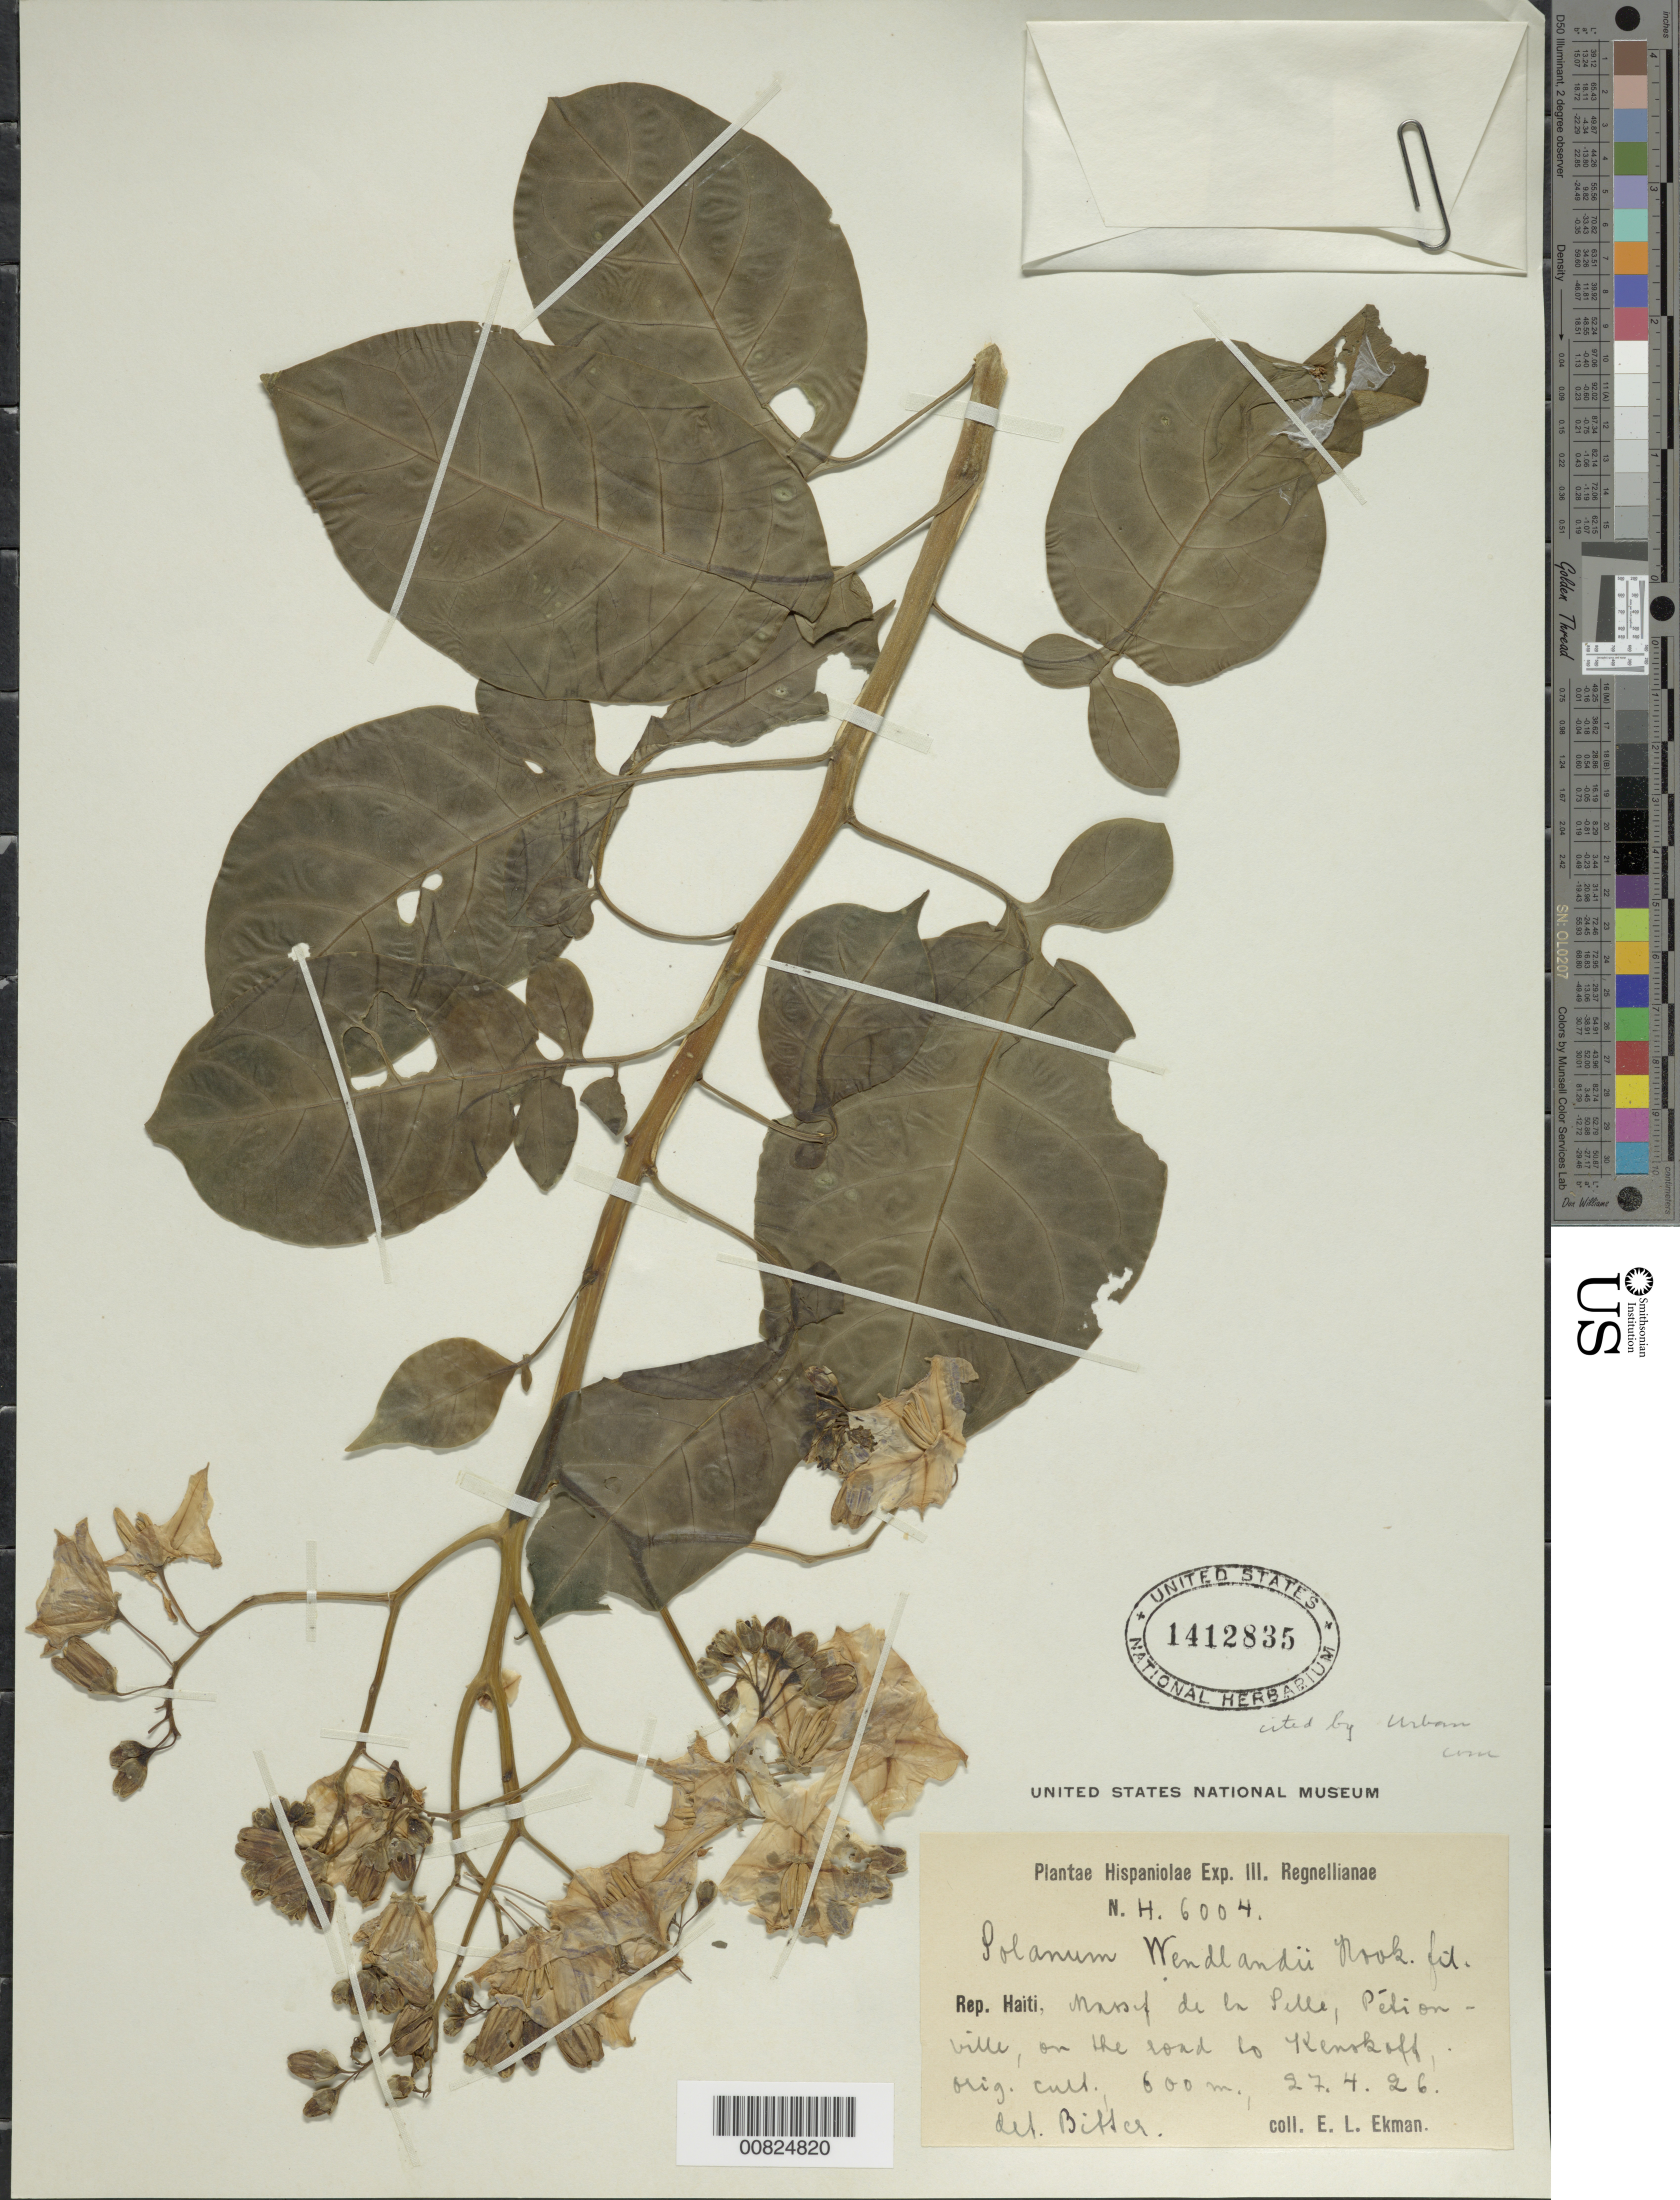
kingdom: Plantae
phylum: Tracheophyta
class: Magnoliopsida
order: Solanales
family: Solanaceae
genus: Solanum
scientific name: Solanum wendlandii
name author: Hook. f.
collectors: E. L. Ekman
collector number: H 6004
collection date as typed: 27 Apr 1926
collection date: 1926-04-27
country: Haiti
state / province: Ouest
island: Hispaniola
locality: Massif de la Selle, Pßtionville, on road to Kenskoff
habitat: Roadside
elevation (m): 600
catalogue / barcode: US 1412835